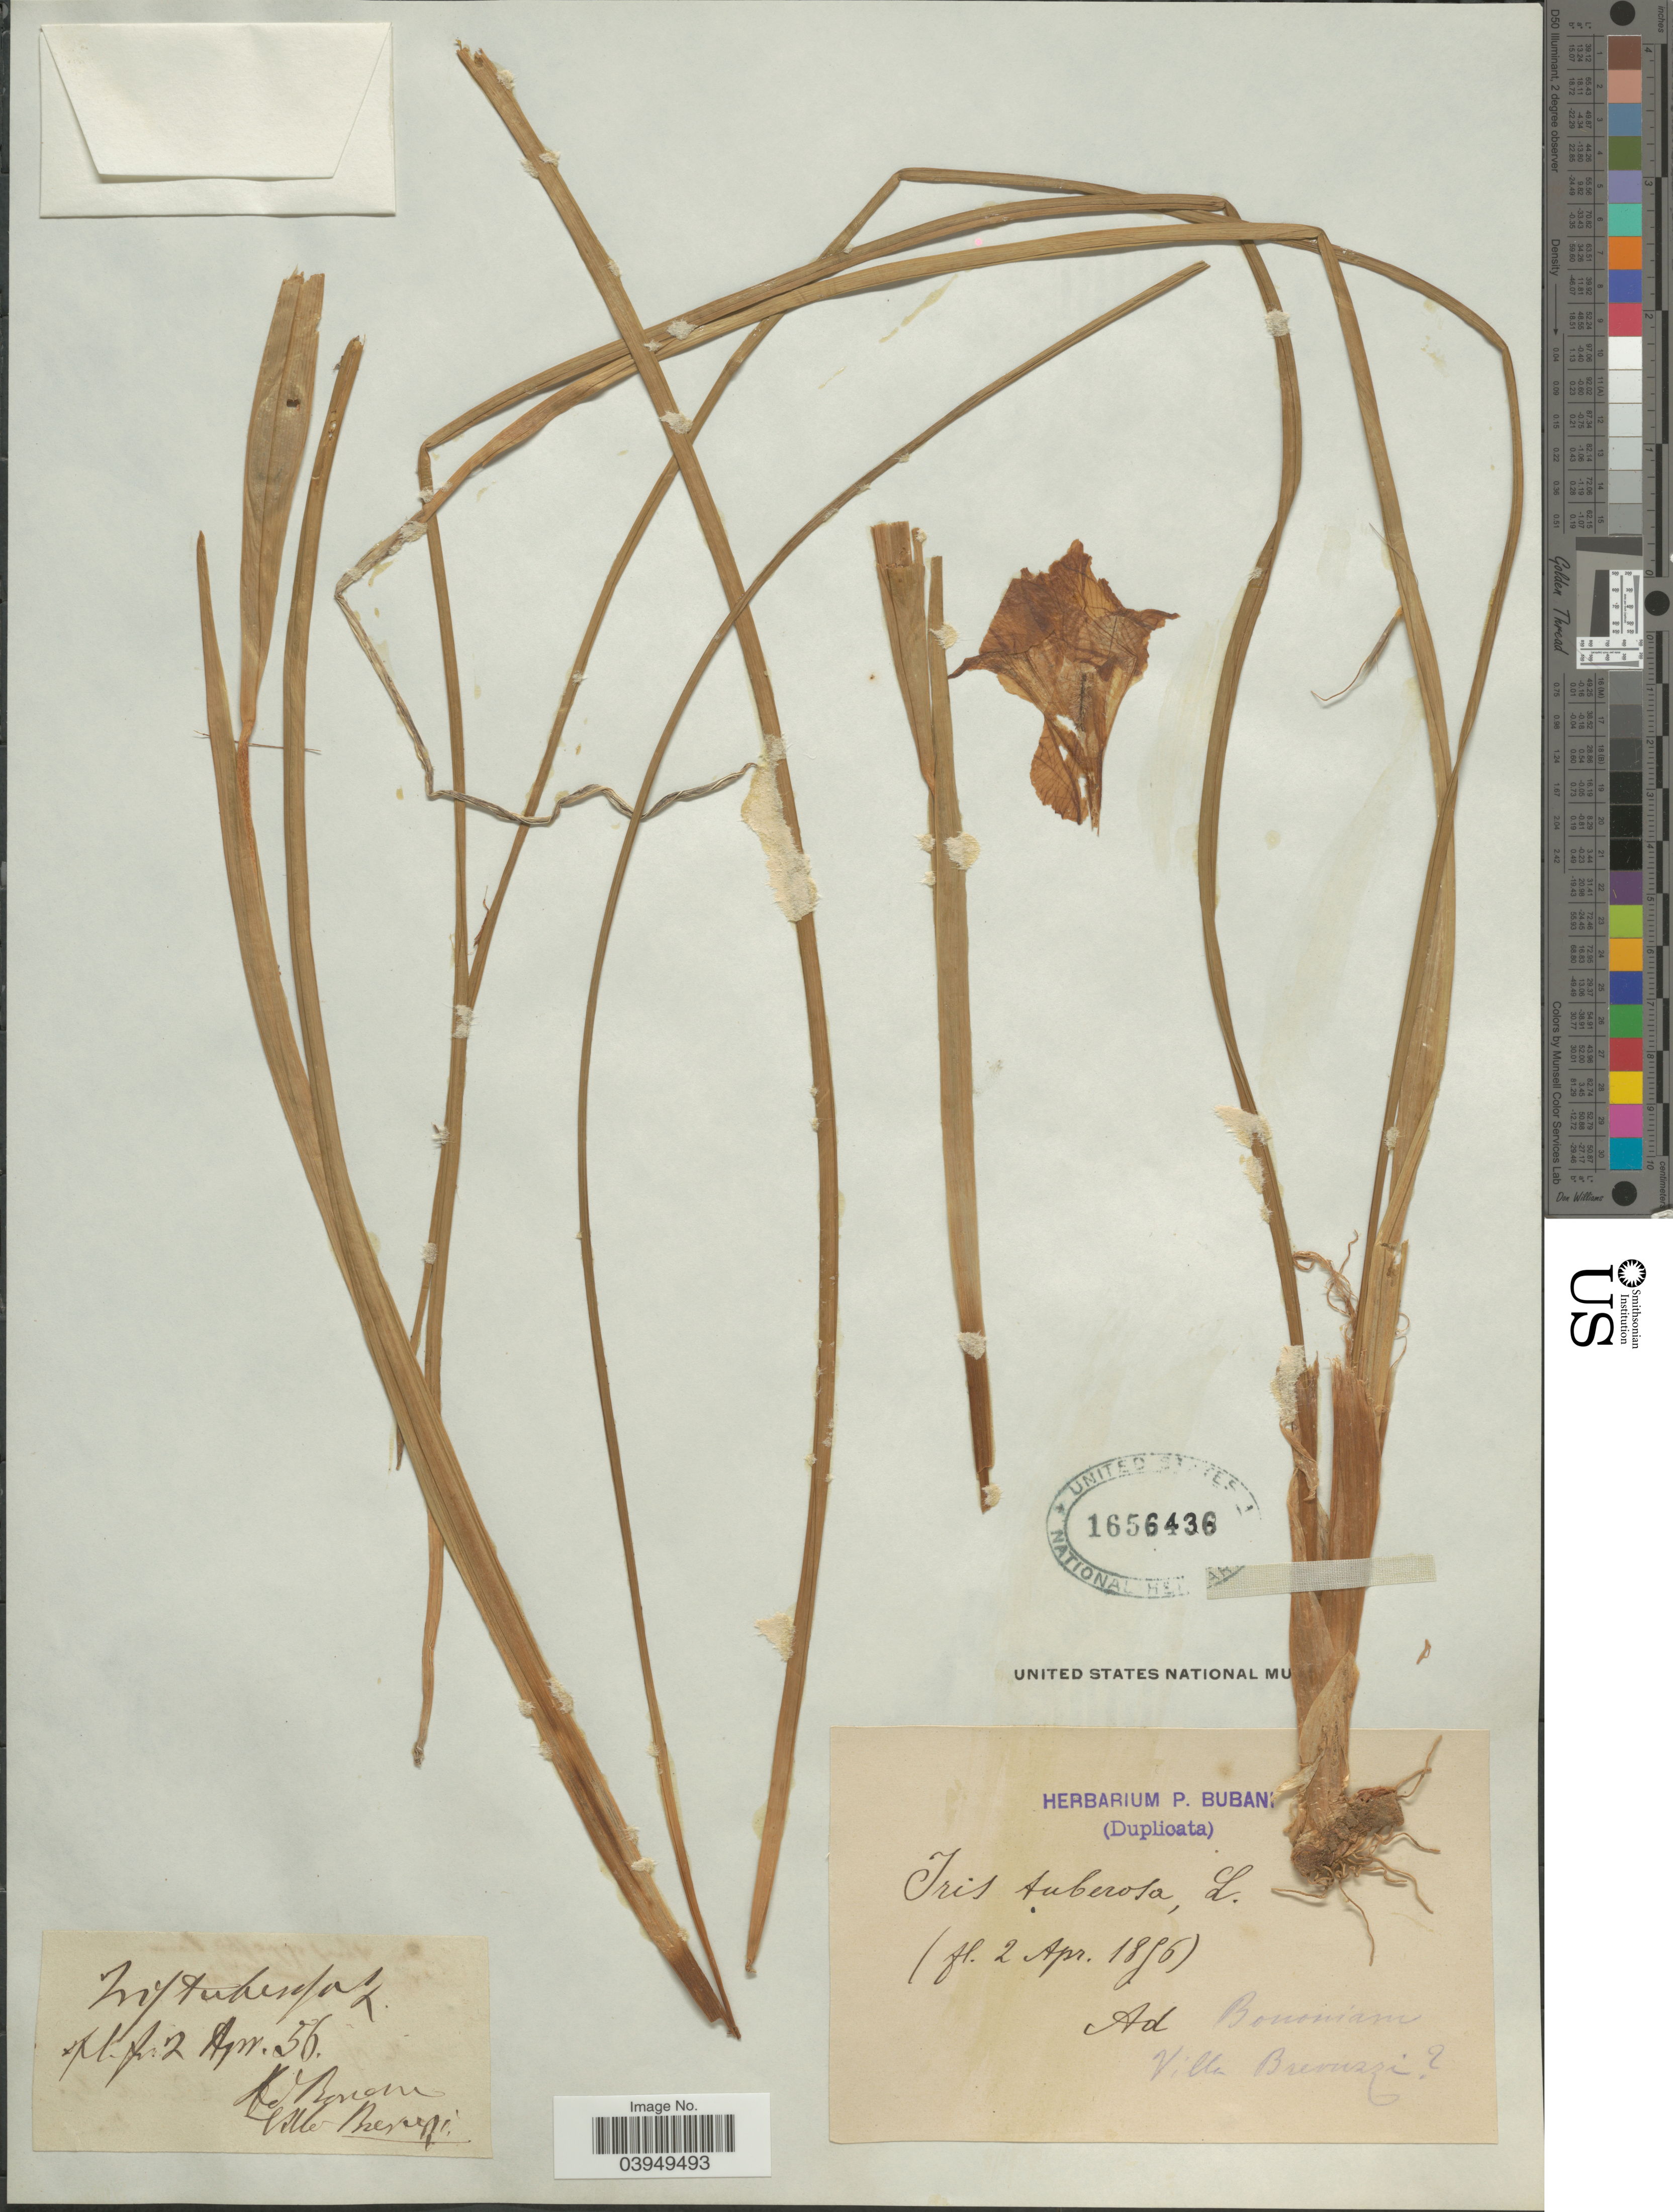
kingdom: Plantae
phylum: Tracheophyta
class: Liliopsida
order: Asparagales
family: Iridaceae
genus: Iris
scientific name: Iris tuberosa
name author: L.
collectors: ex herb. P. Bubani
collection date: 1856-04-02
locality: Ad Bononiam. Villa Buruzzi.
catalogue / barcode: US 1656436